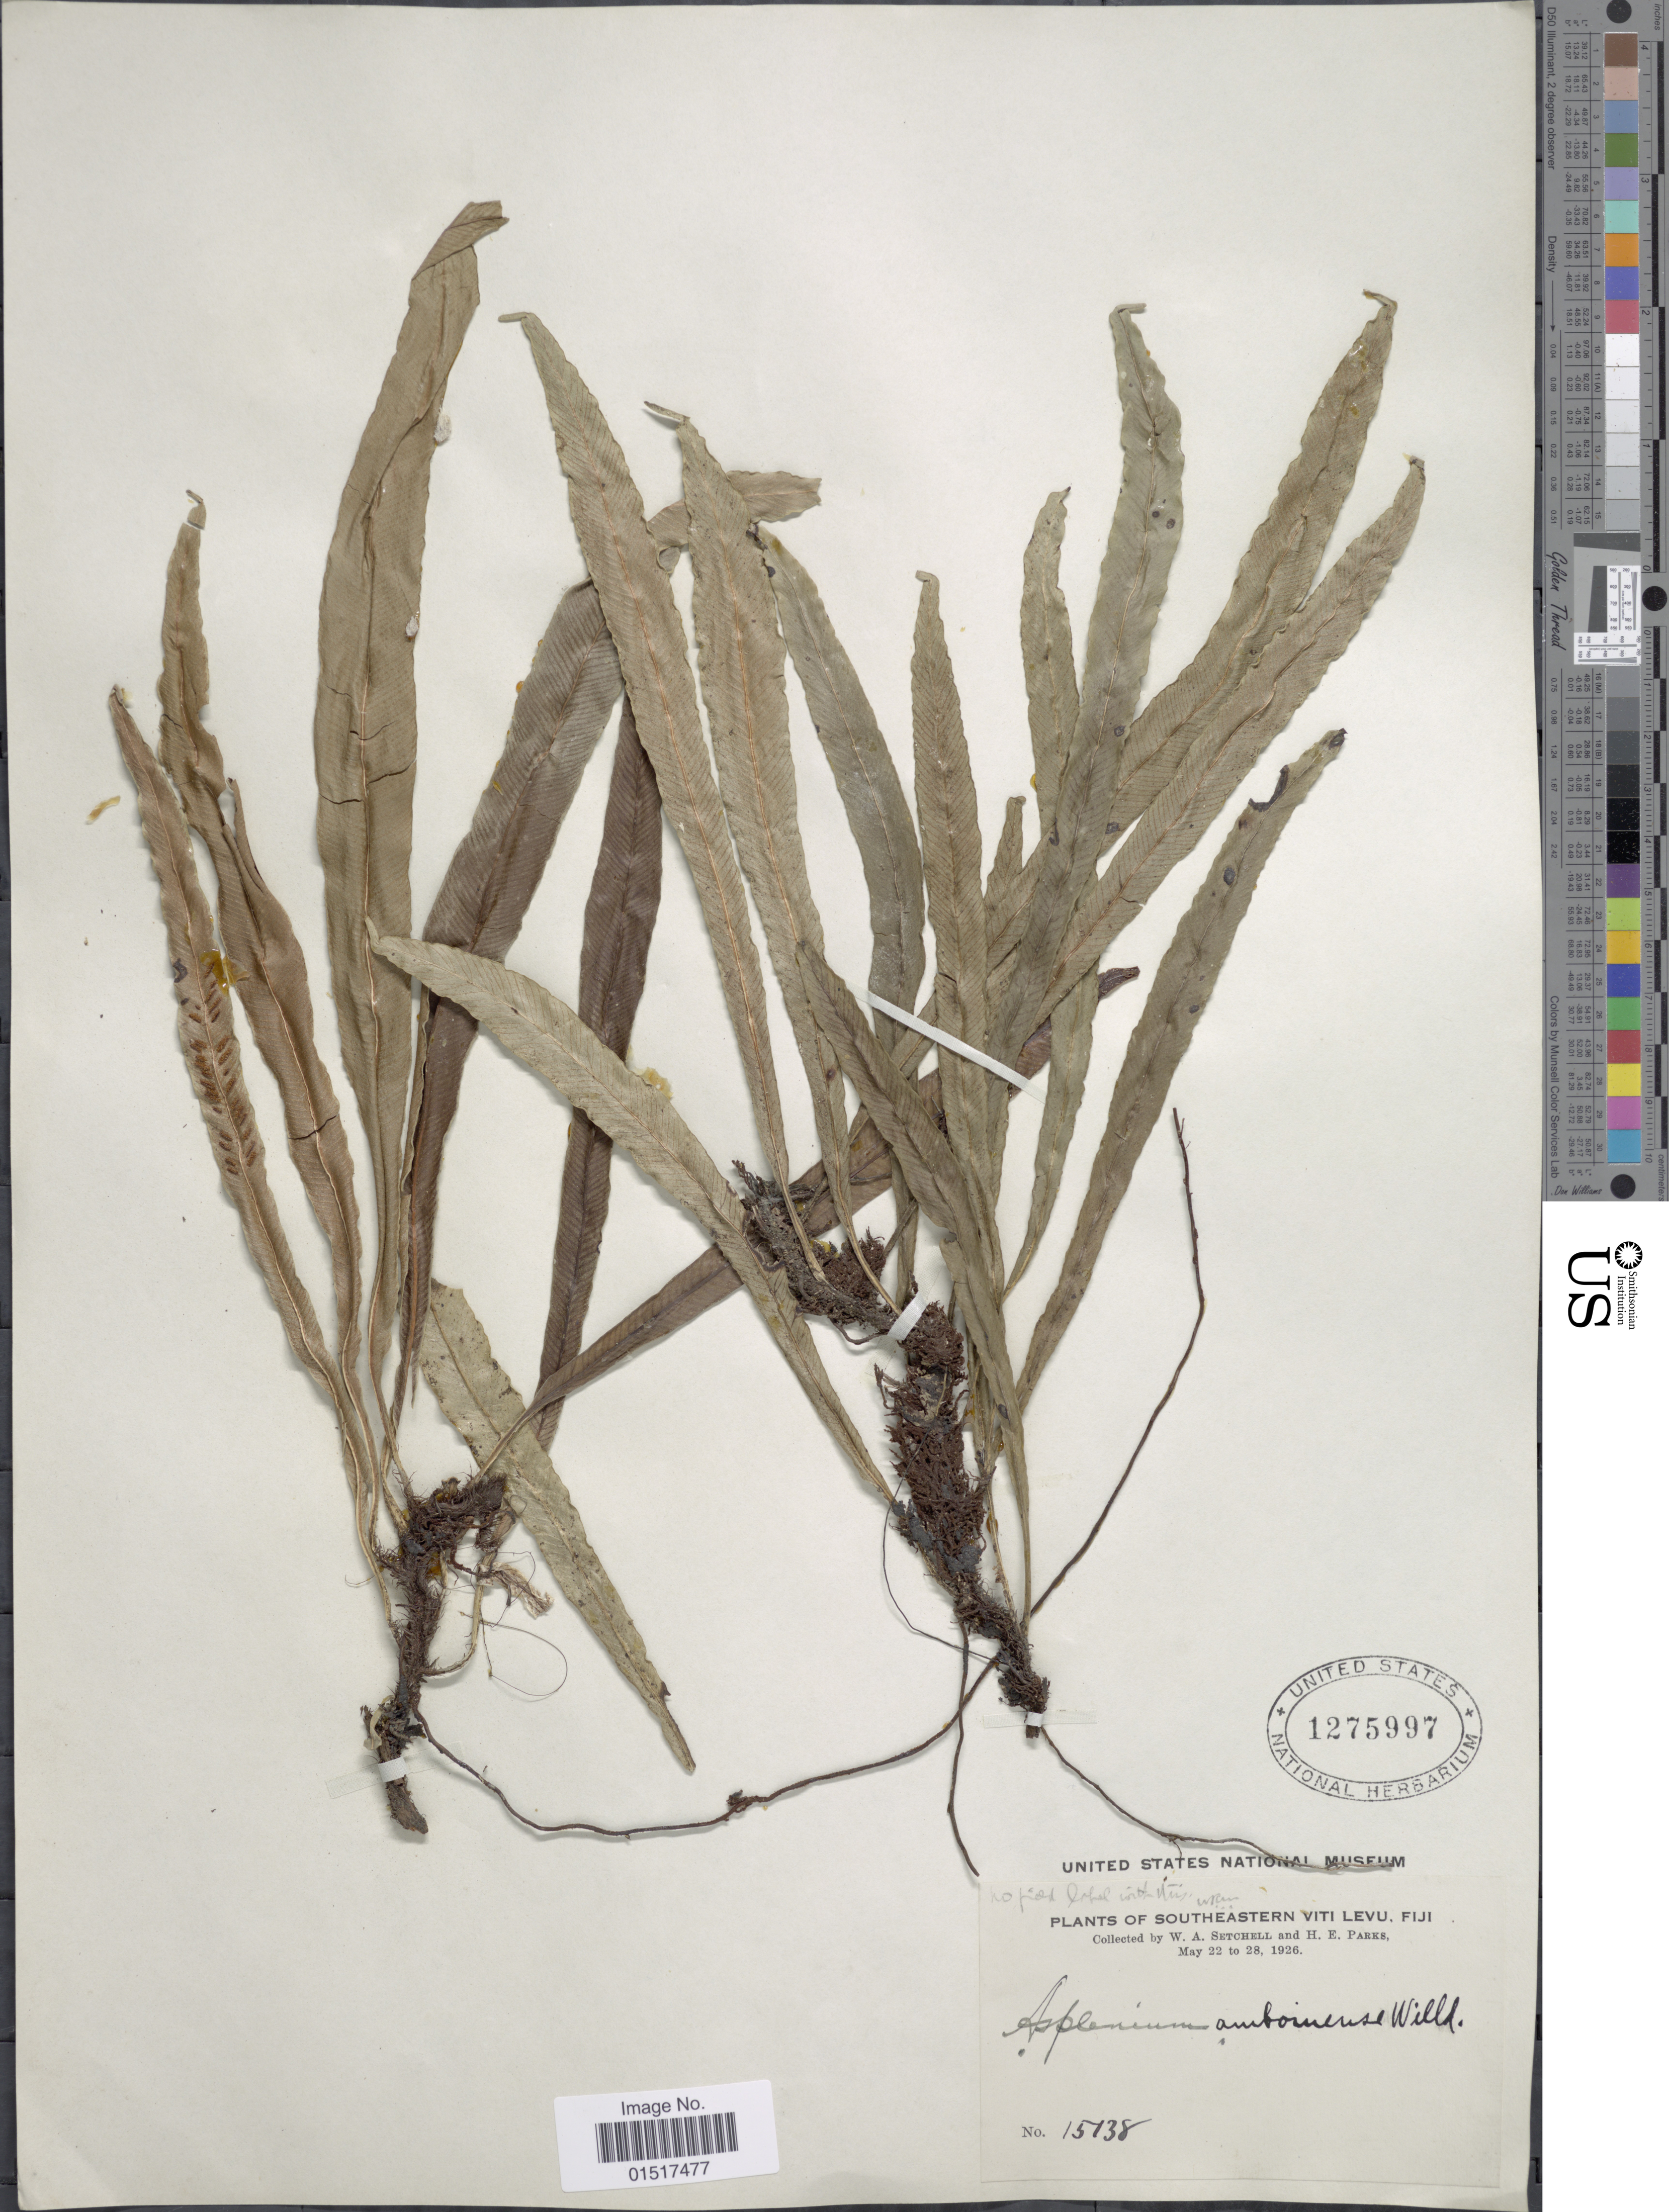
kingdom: Plantae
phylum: Tracheophyta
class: Polypodiopsida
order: Polypodiales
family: Aspleniaceae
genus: Asplenium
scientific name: Asplenium amboinense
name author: Willd.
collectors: W. Setchell & H. E. Parks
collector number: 15138*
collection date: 1926-05-22/1926-05-28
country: Fiji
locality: Southeastern Viti Levu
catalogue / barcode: US 1275997